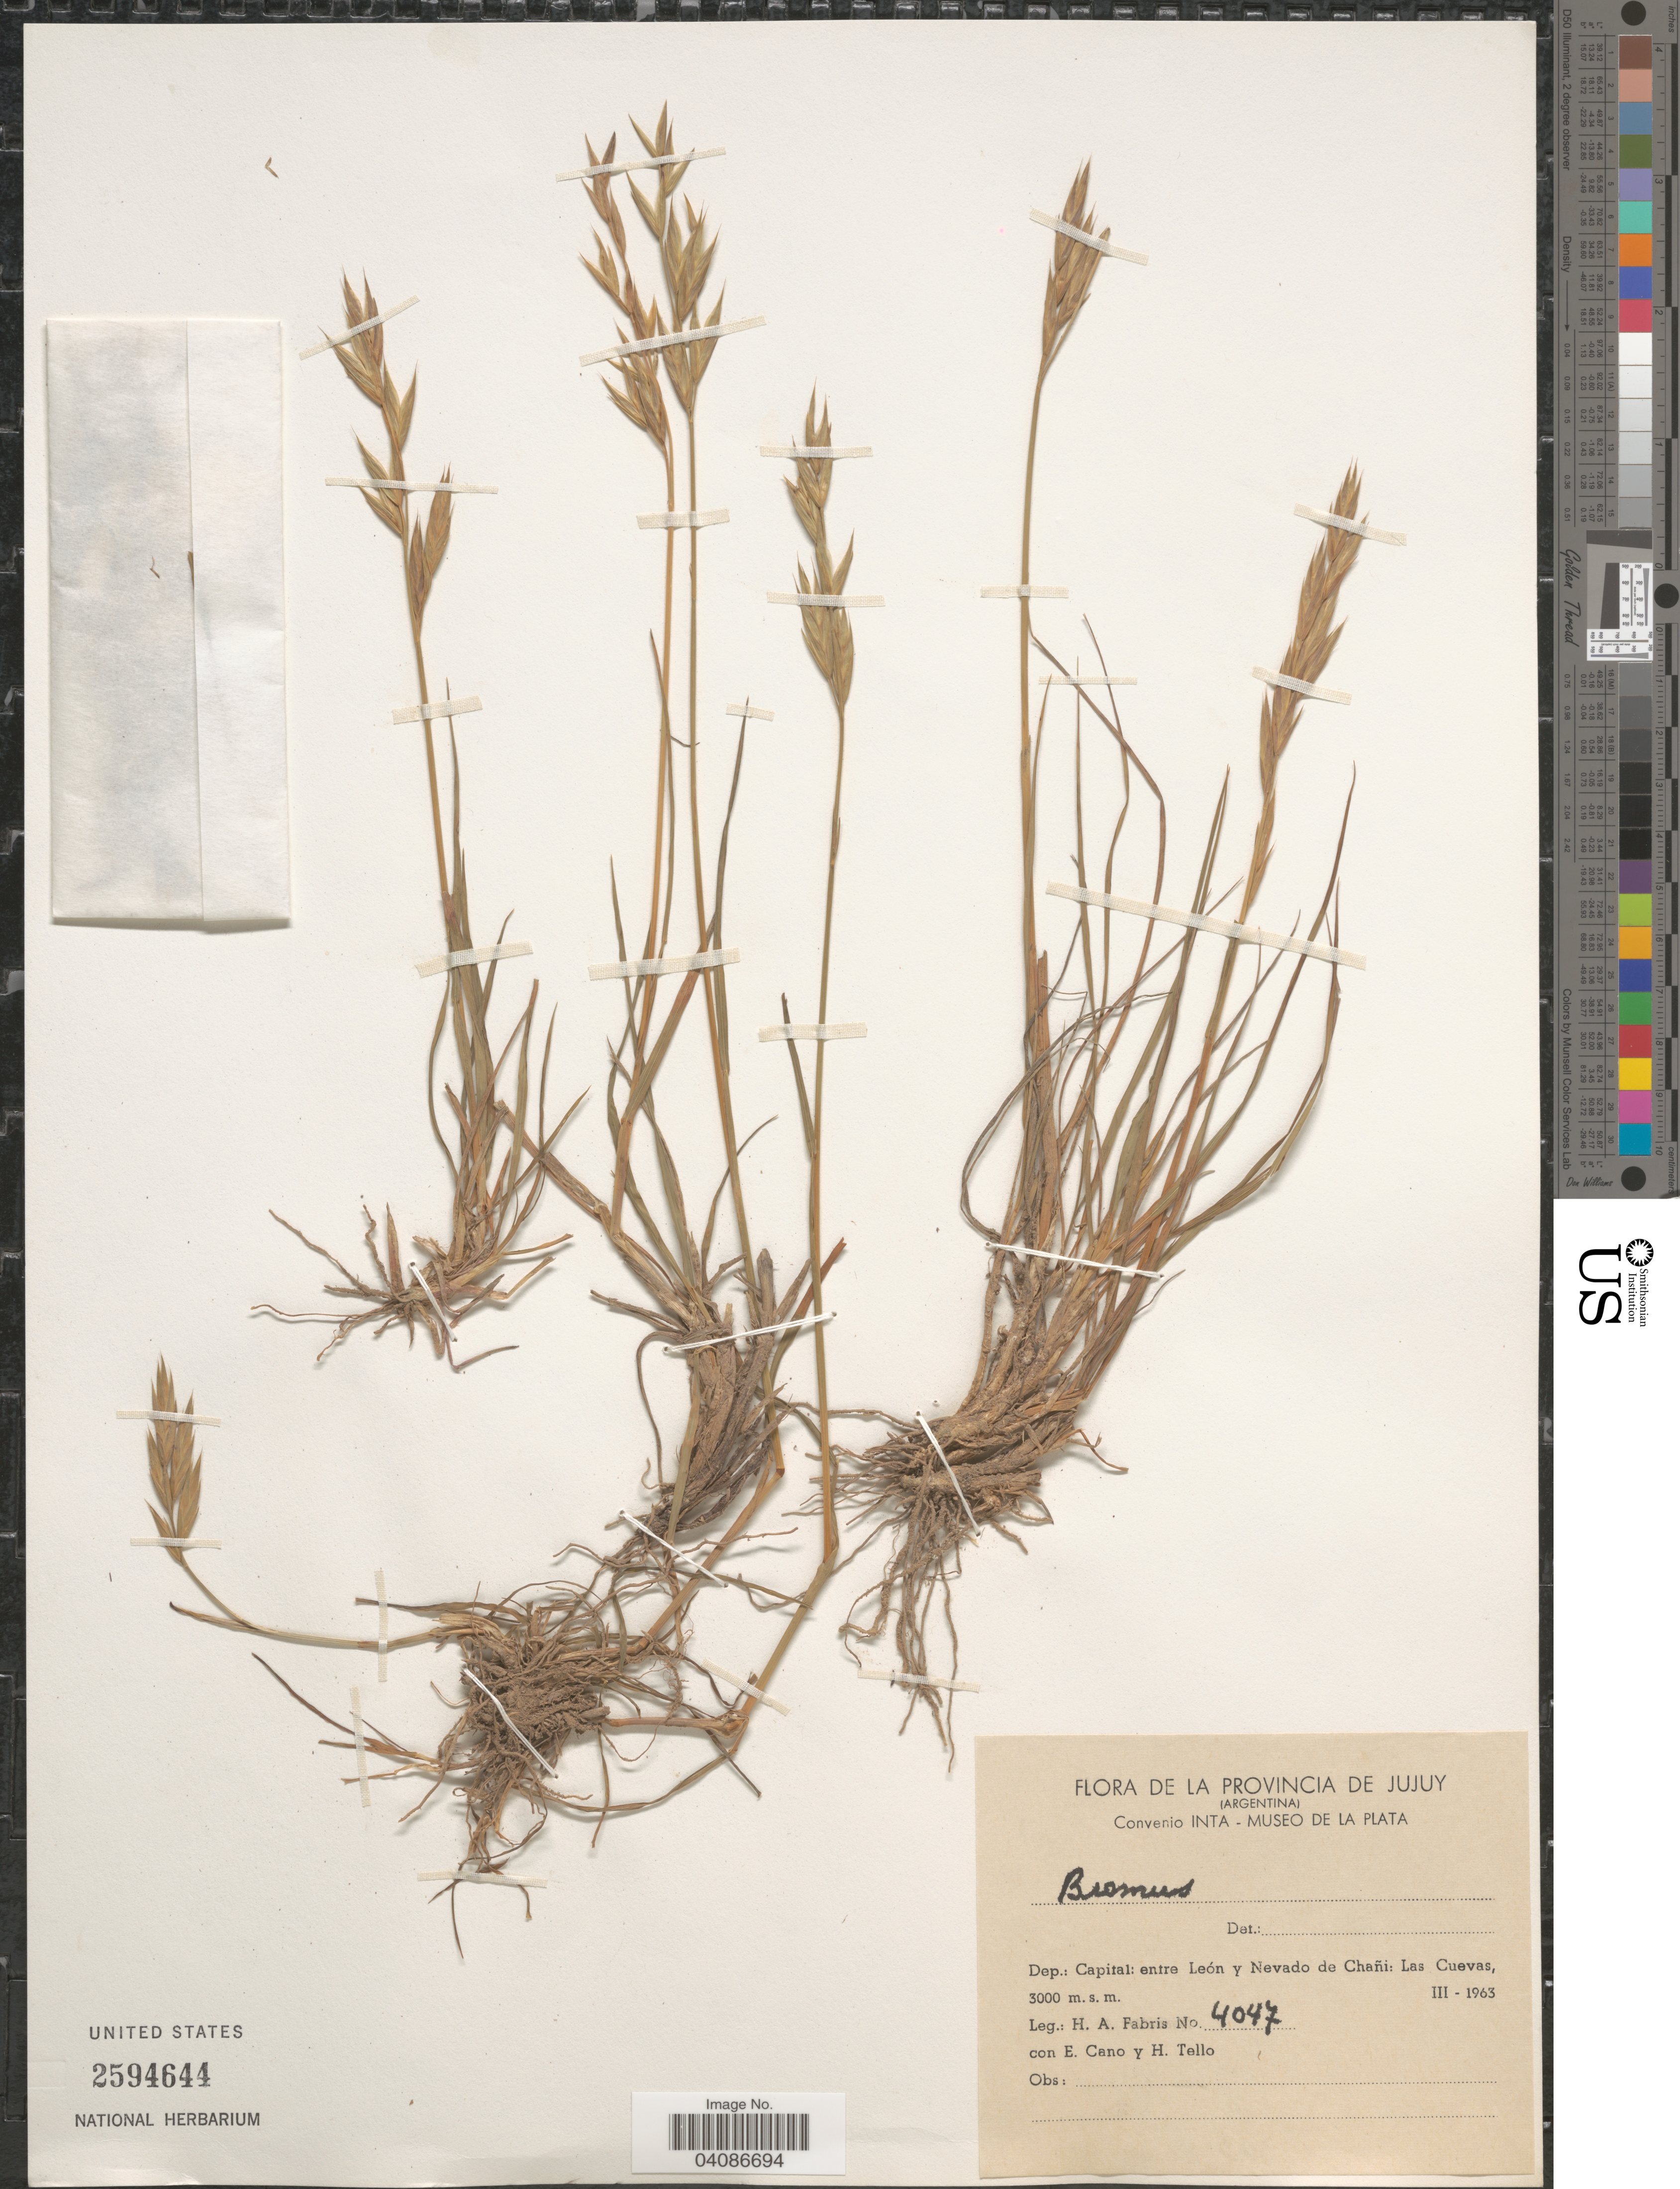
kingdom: Plantae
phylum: Tracheophyta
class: Liliopsida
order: Poales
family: Poaceae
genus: Bromus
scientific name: Bromus catharticus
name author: Vahl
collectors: H. A. Fabris, E. Cano & H. Tello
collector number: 4047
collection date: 1963-03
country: Argentina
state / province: Jujuy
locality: Dep.: Capital: entre León y Nevado de Chañi: Las Cuevas.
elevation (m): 3000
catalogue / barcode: US 2594644